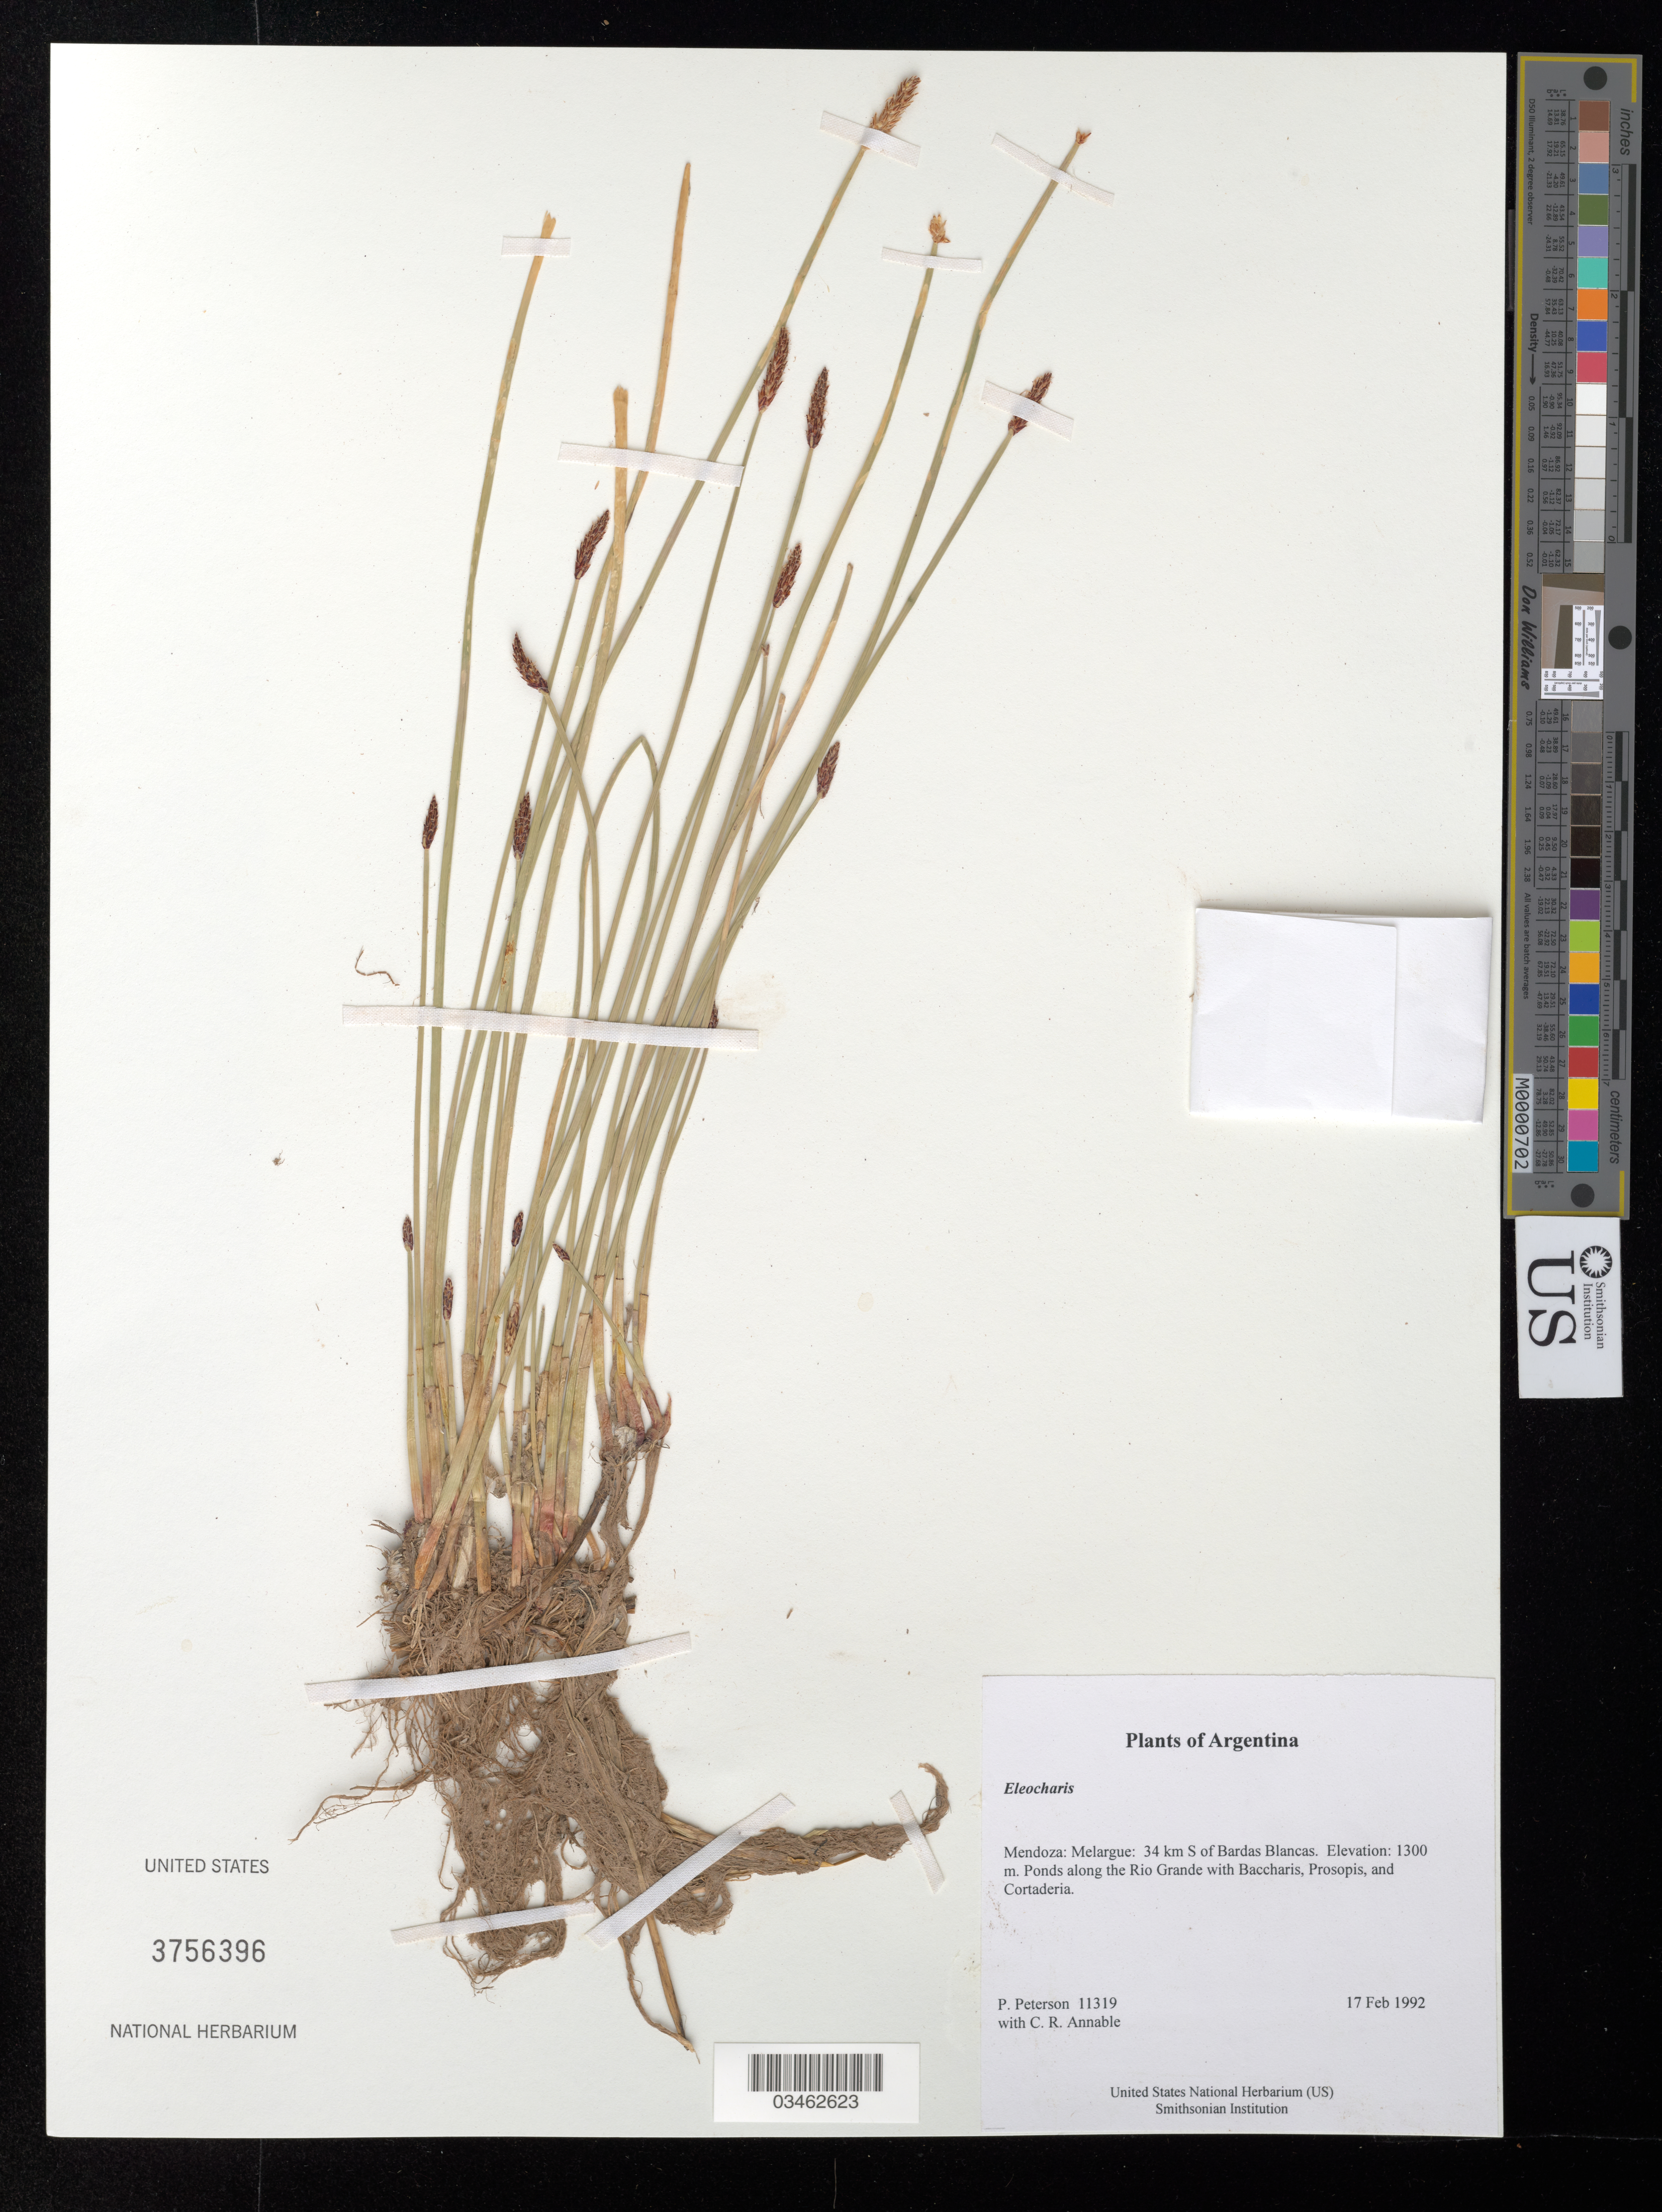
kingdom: Plantae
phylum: Tracheophyta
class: Liliopsida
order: Poales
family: Cyperaceae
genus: Eleocharis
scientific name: Eleocharis sp.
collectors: P. M. Peterson & C. R. Annable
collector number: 11319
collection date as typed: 17 Feb 1992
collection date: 1992-02-17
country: Argentina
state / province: Mendoza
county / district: Melargue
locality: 34 km S of Bardas Blancas.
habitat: Ponds along the Rio Grande with Baccharis, Prosopis, and Cortaderia.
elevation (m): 1300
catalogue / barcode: US 3756396